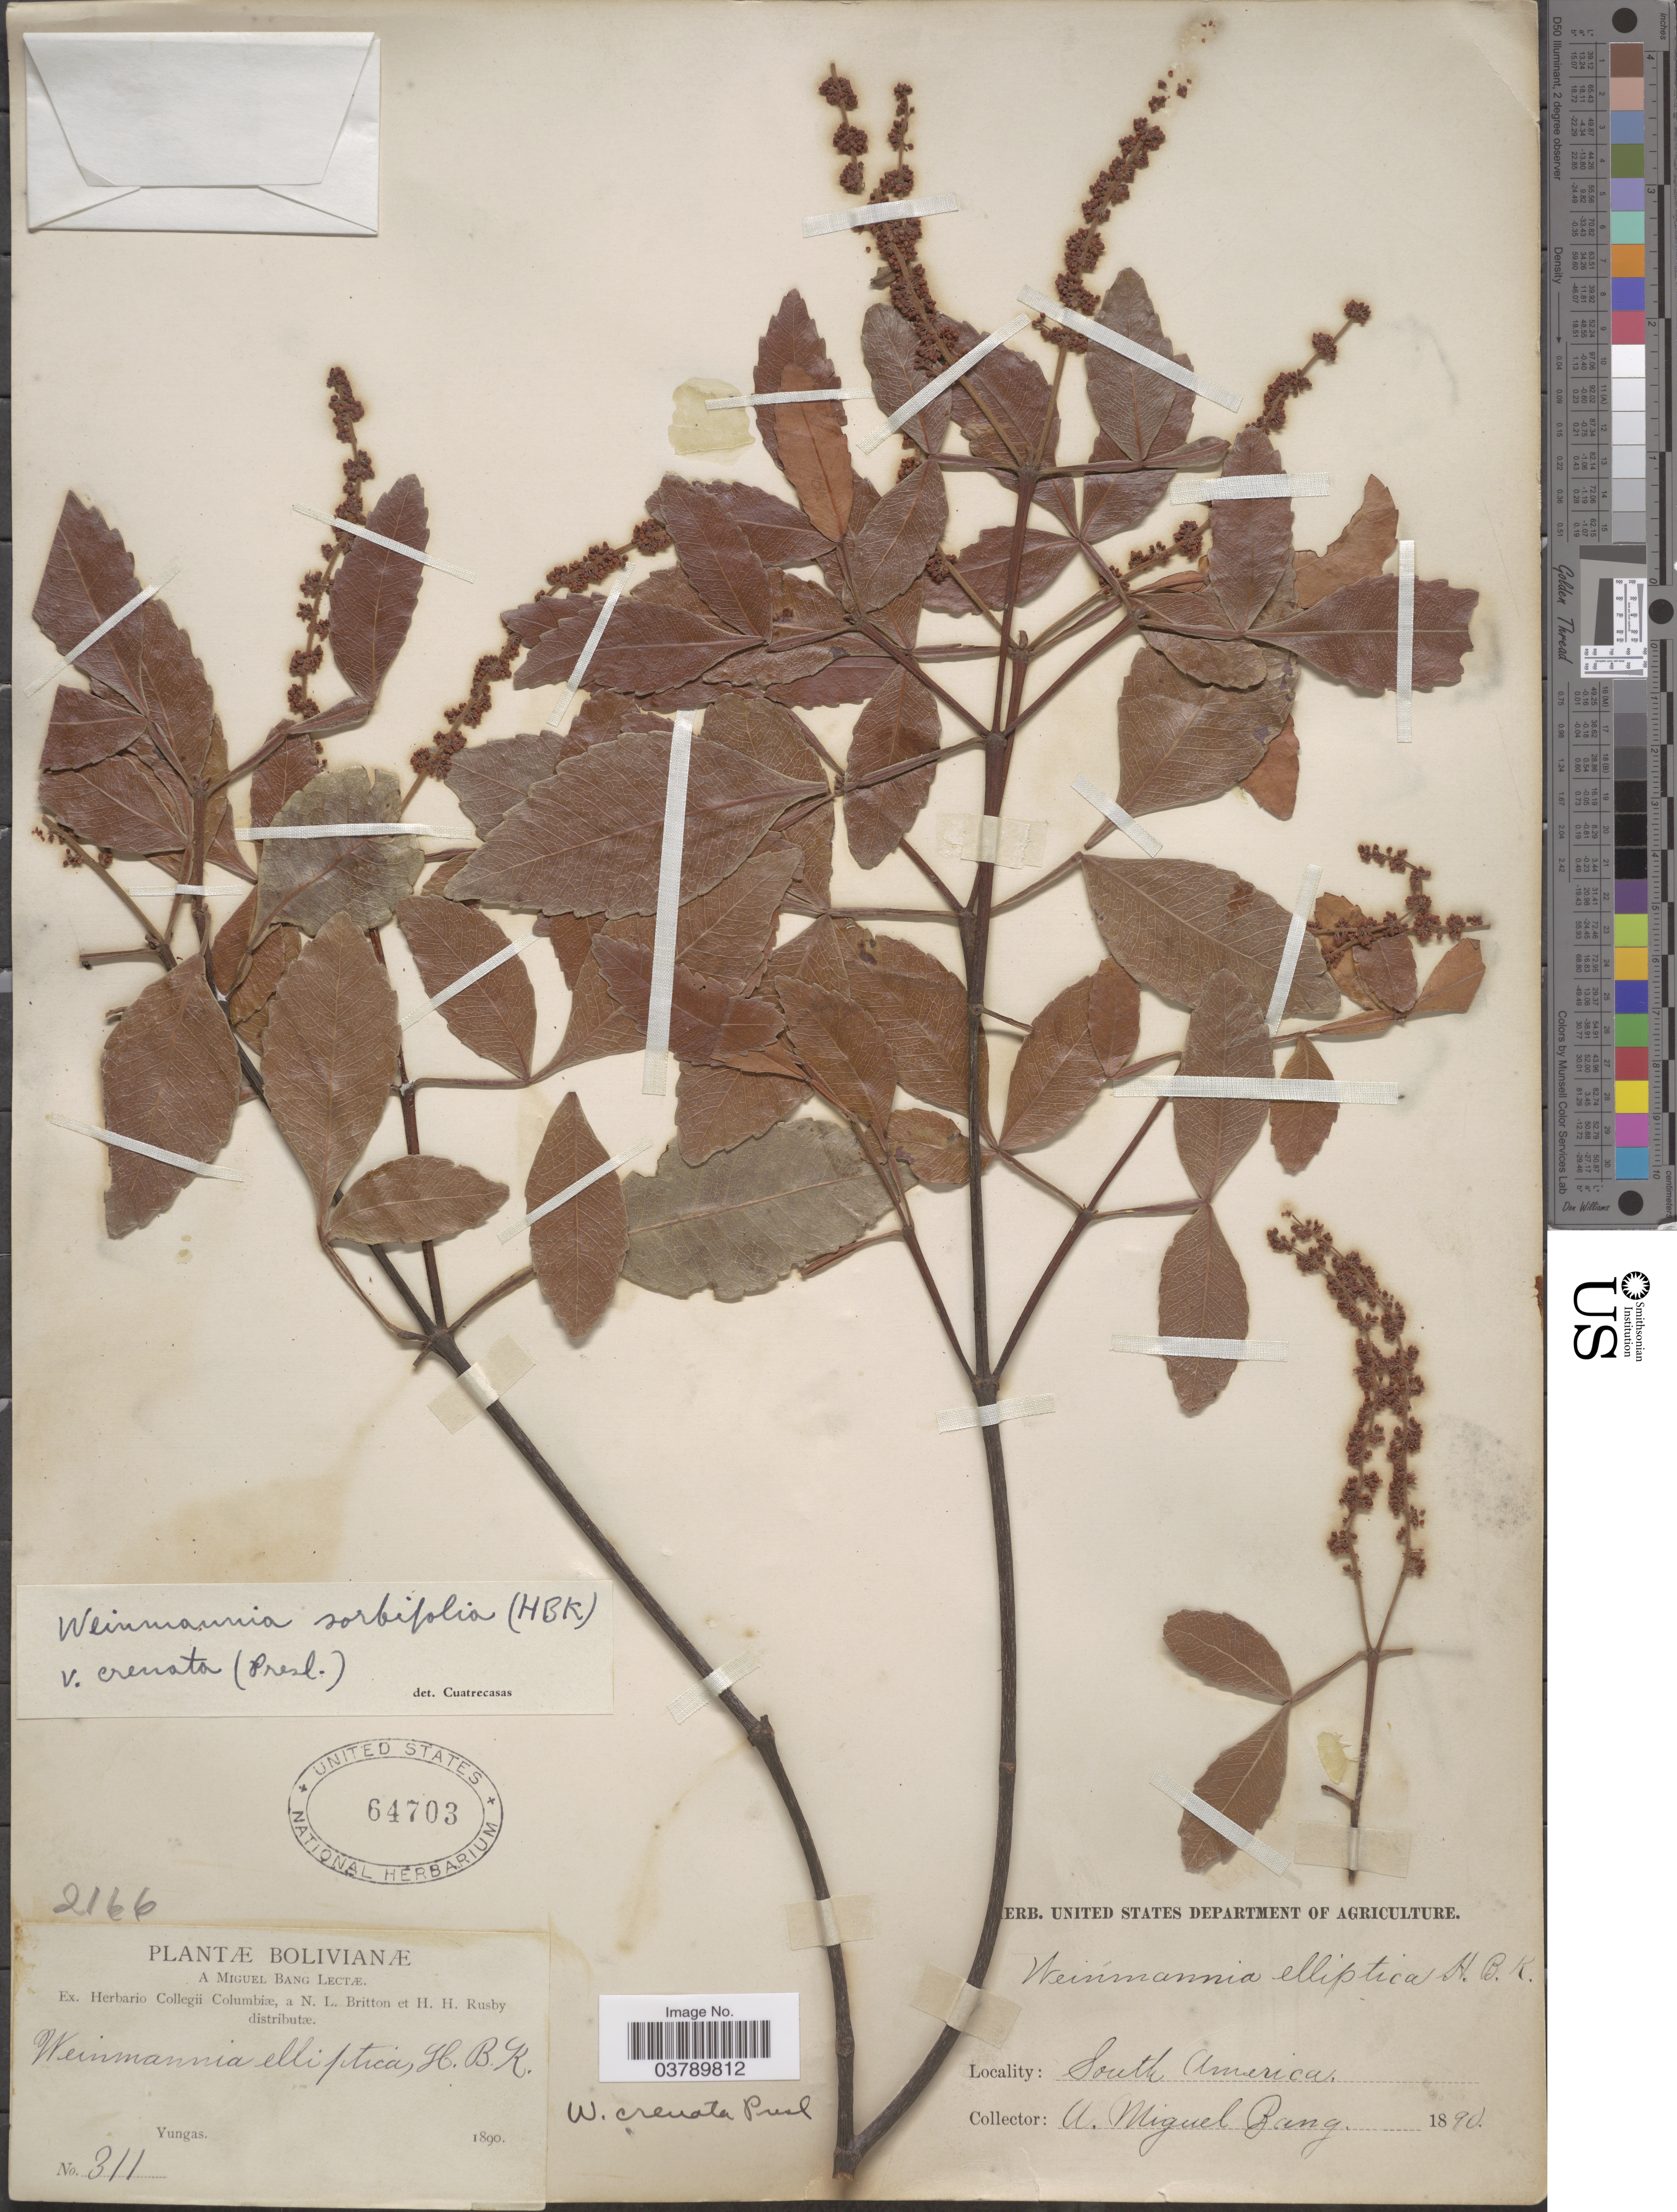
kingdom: Plantae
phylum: Tracheophyta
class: Magnoliopsida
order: Oxalidales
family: Cunoniaceae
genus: Weinmannia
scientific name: Weinmannia sorbifolia var. crenata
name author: Kunth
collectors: M. Bang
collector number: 311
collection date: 1890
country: Bolivia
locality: Yungas.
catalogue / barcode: US 64703